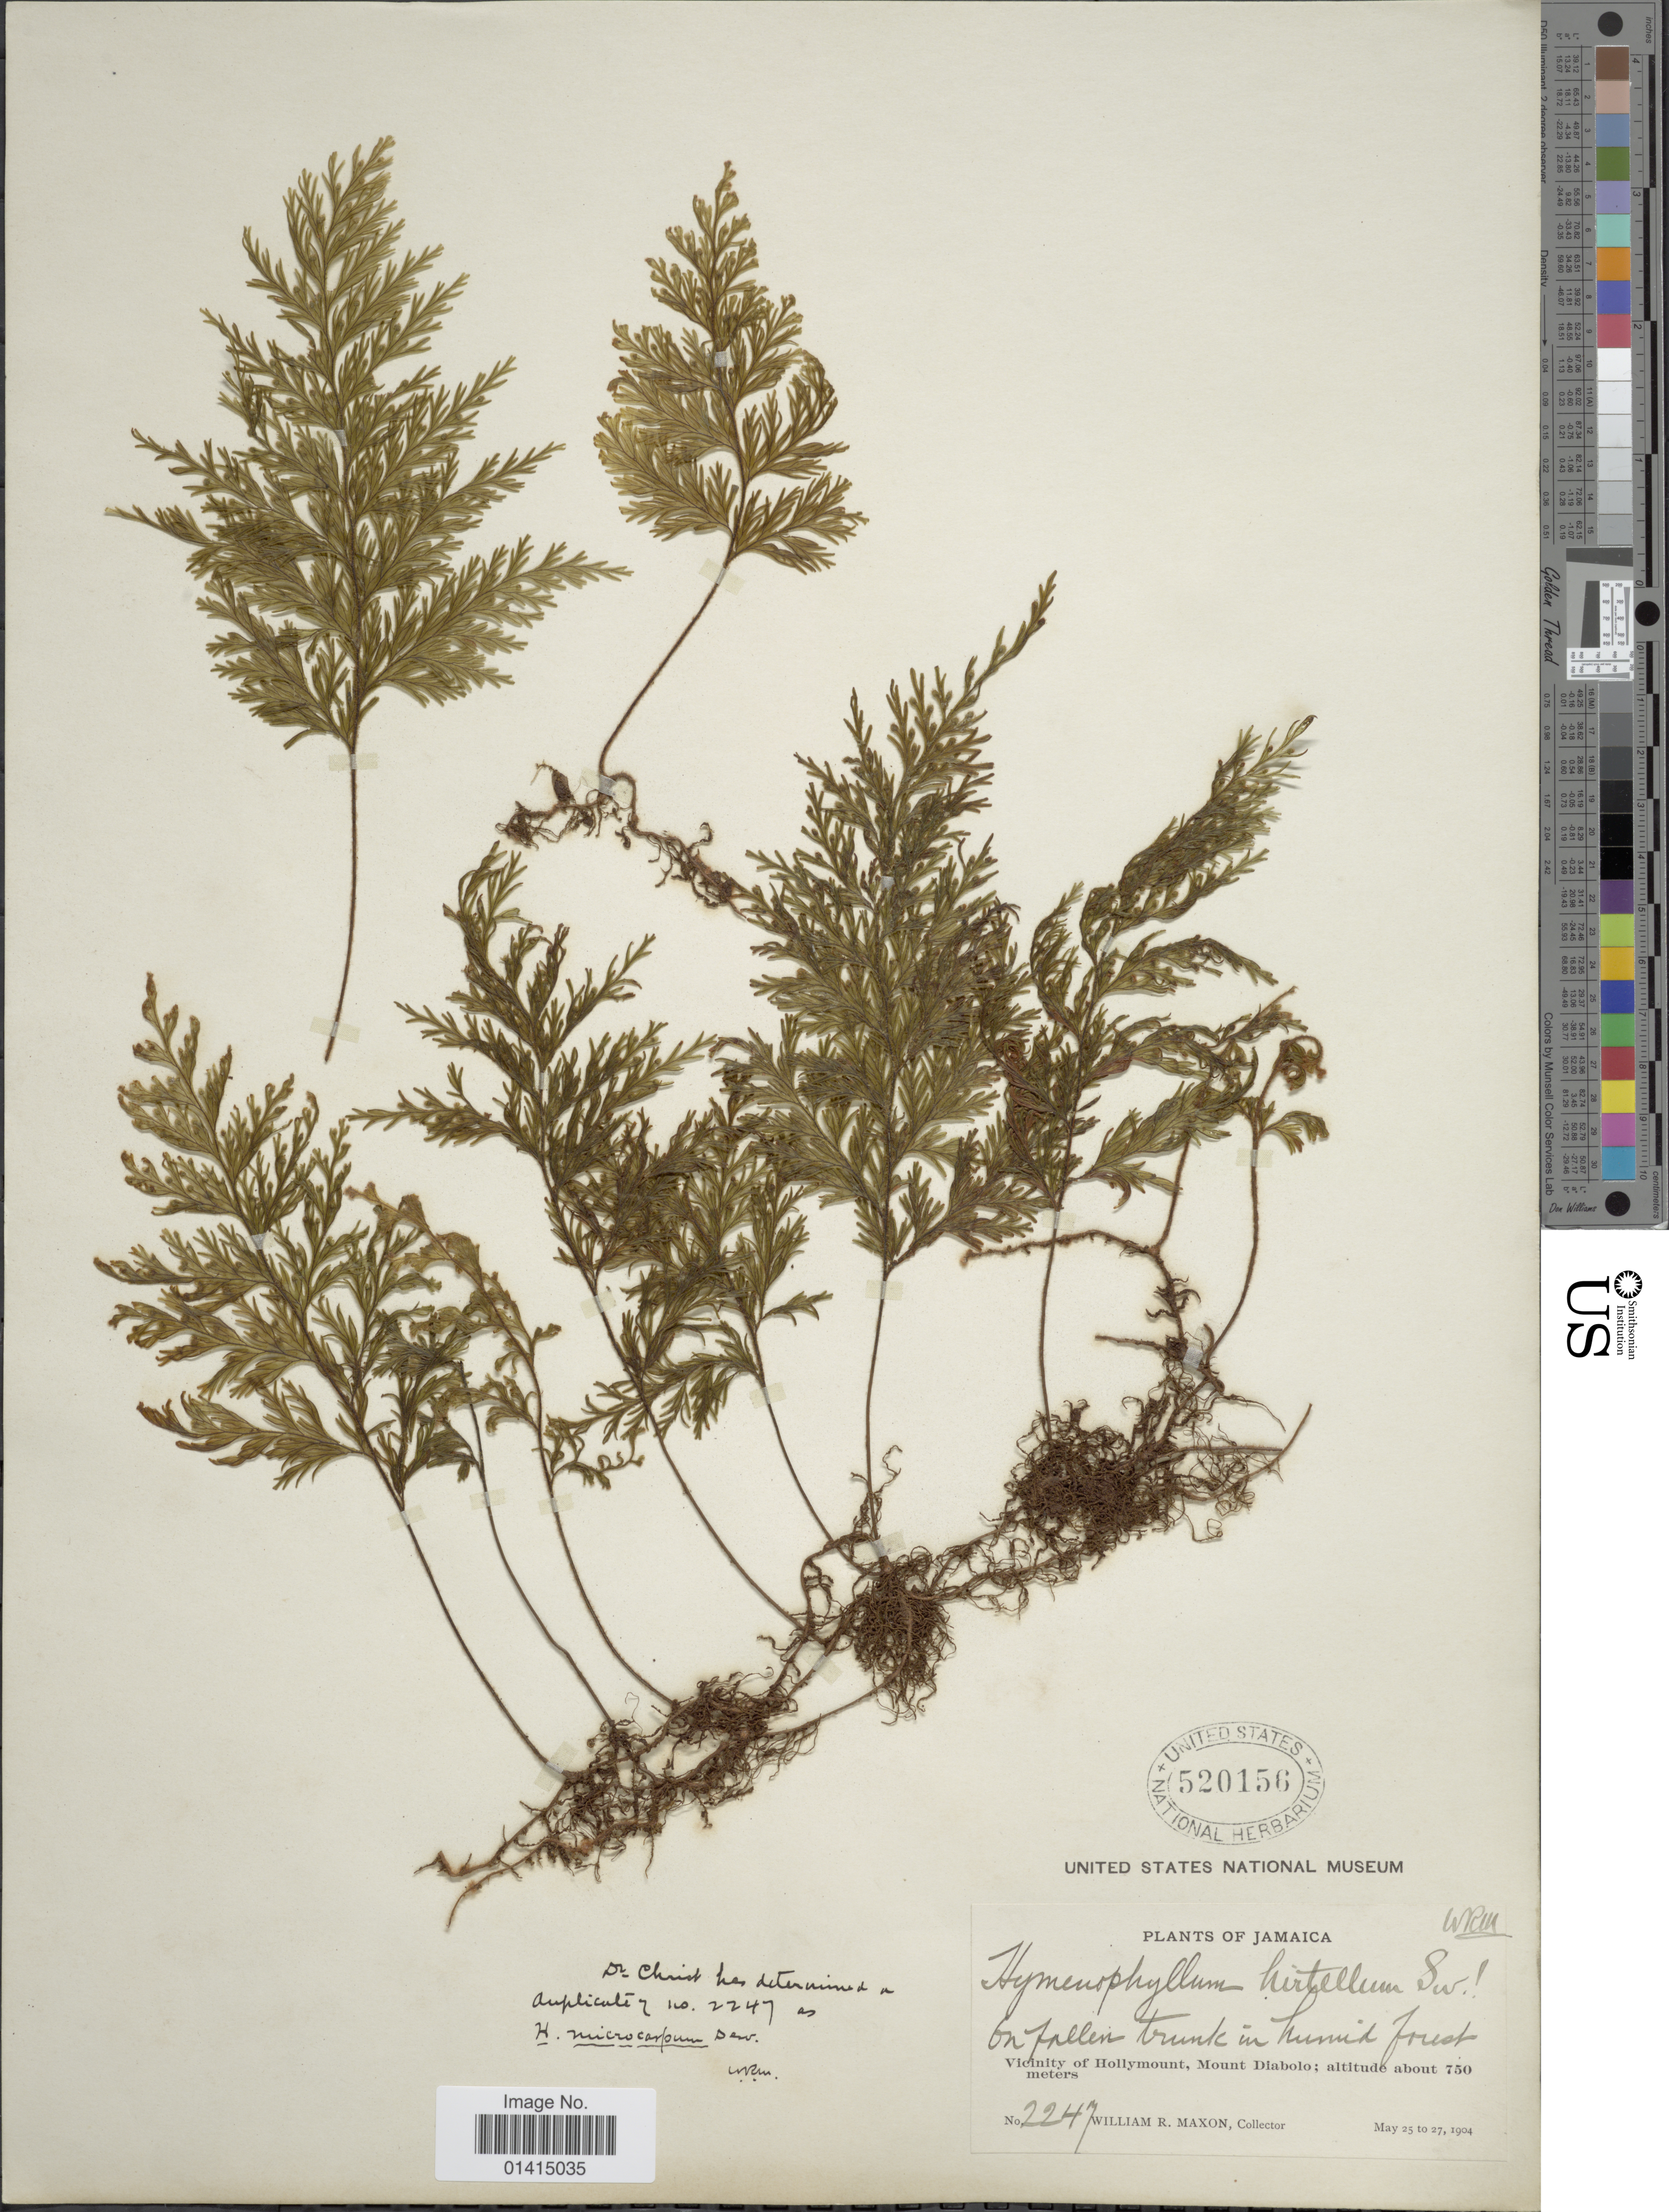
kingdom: Plantae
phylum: Tracheophyta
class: Polypodiopsida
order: Hymenophyllales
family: Hymenophyllaceae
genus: Hymenophyllum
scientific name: Hymenophyllum hirtellum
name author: Sw. in Schrad.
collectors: W. R. Maxon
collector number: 2247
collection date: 1904-05-25/1904-05-27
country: Jamaica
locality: Vicinity of Hollymount, Mount Diabolo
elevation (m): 750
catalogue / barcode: US 520156